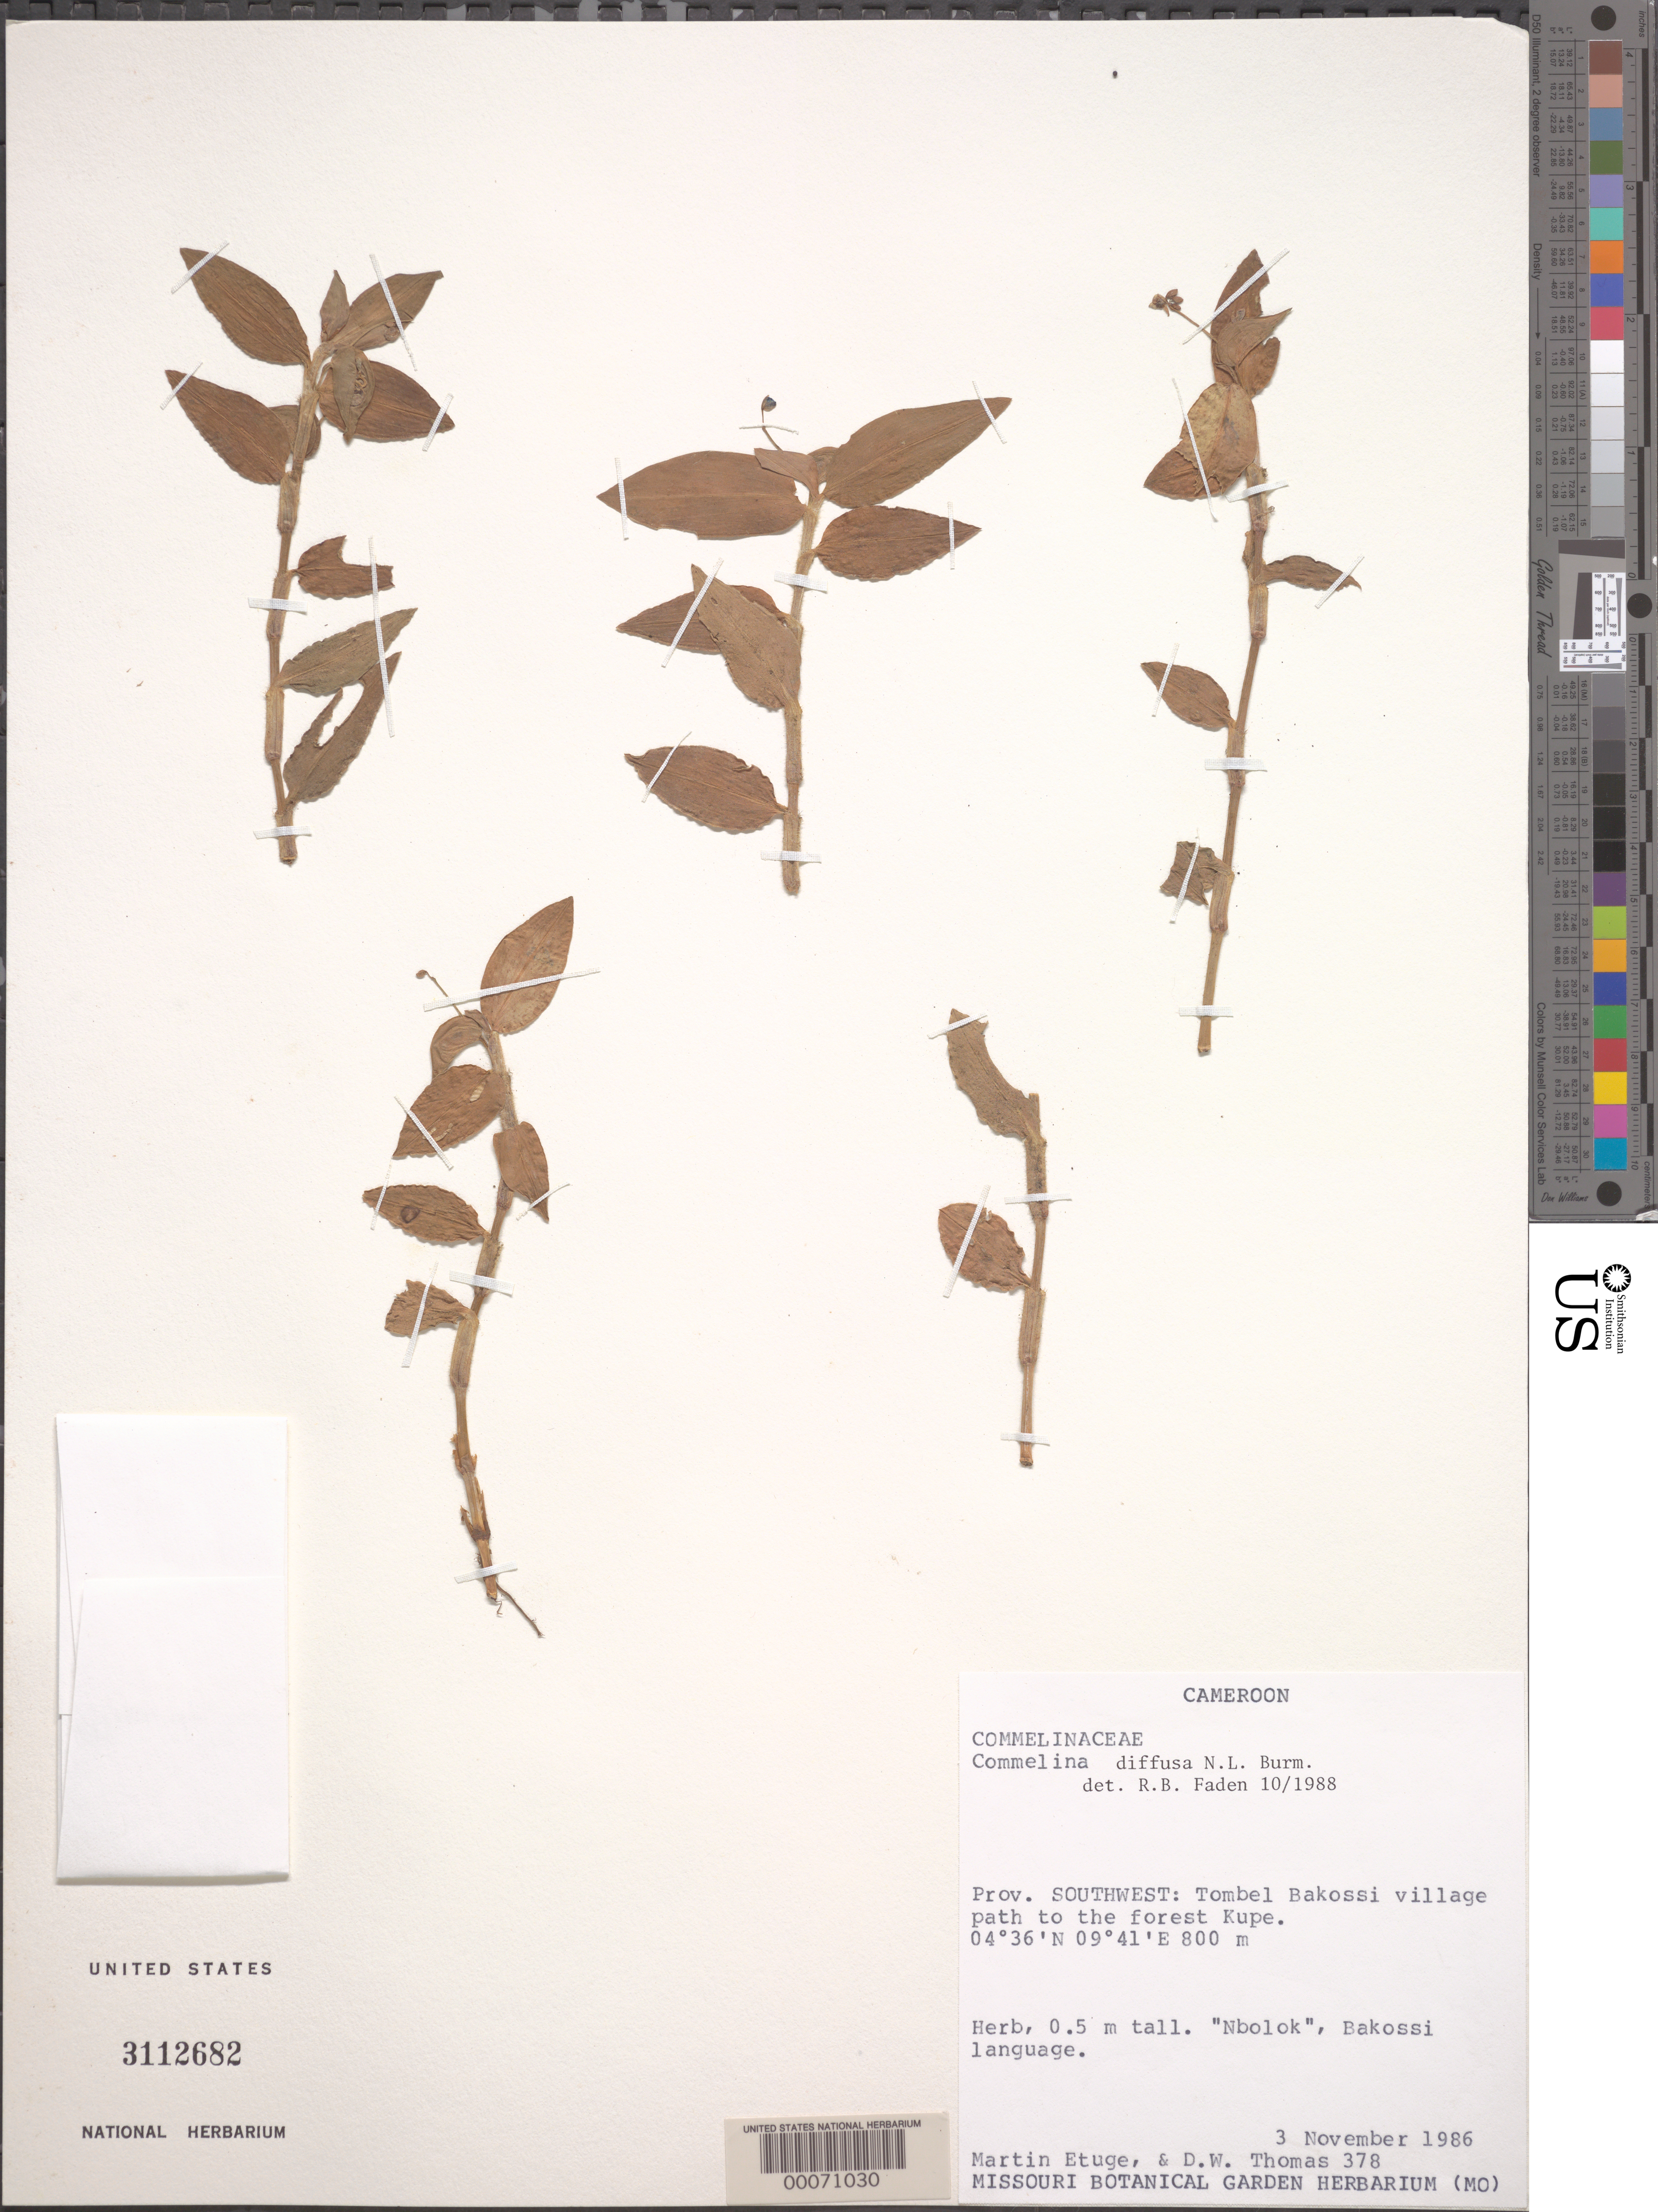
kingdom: Plantae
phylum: Tracheophyta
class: Liliopsida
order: Commelinales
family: Commelinaceae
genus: Commelina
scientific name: Commelina diffusa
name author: Burm. f.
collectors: M. Etuge & D. W. Thomas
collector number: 378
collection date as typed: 03 Nov 1986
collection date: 1986-11-03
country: Cameroon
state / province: Sud-Ouest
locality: Tombel bakossi village path to forest kupe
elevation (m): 800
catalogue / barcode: US 3112682